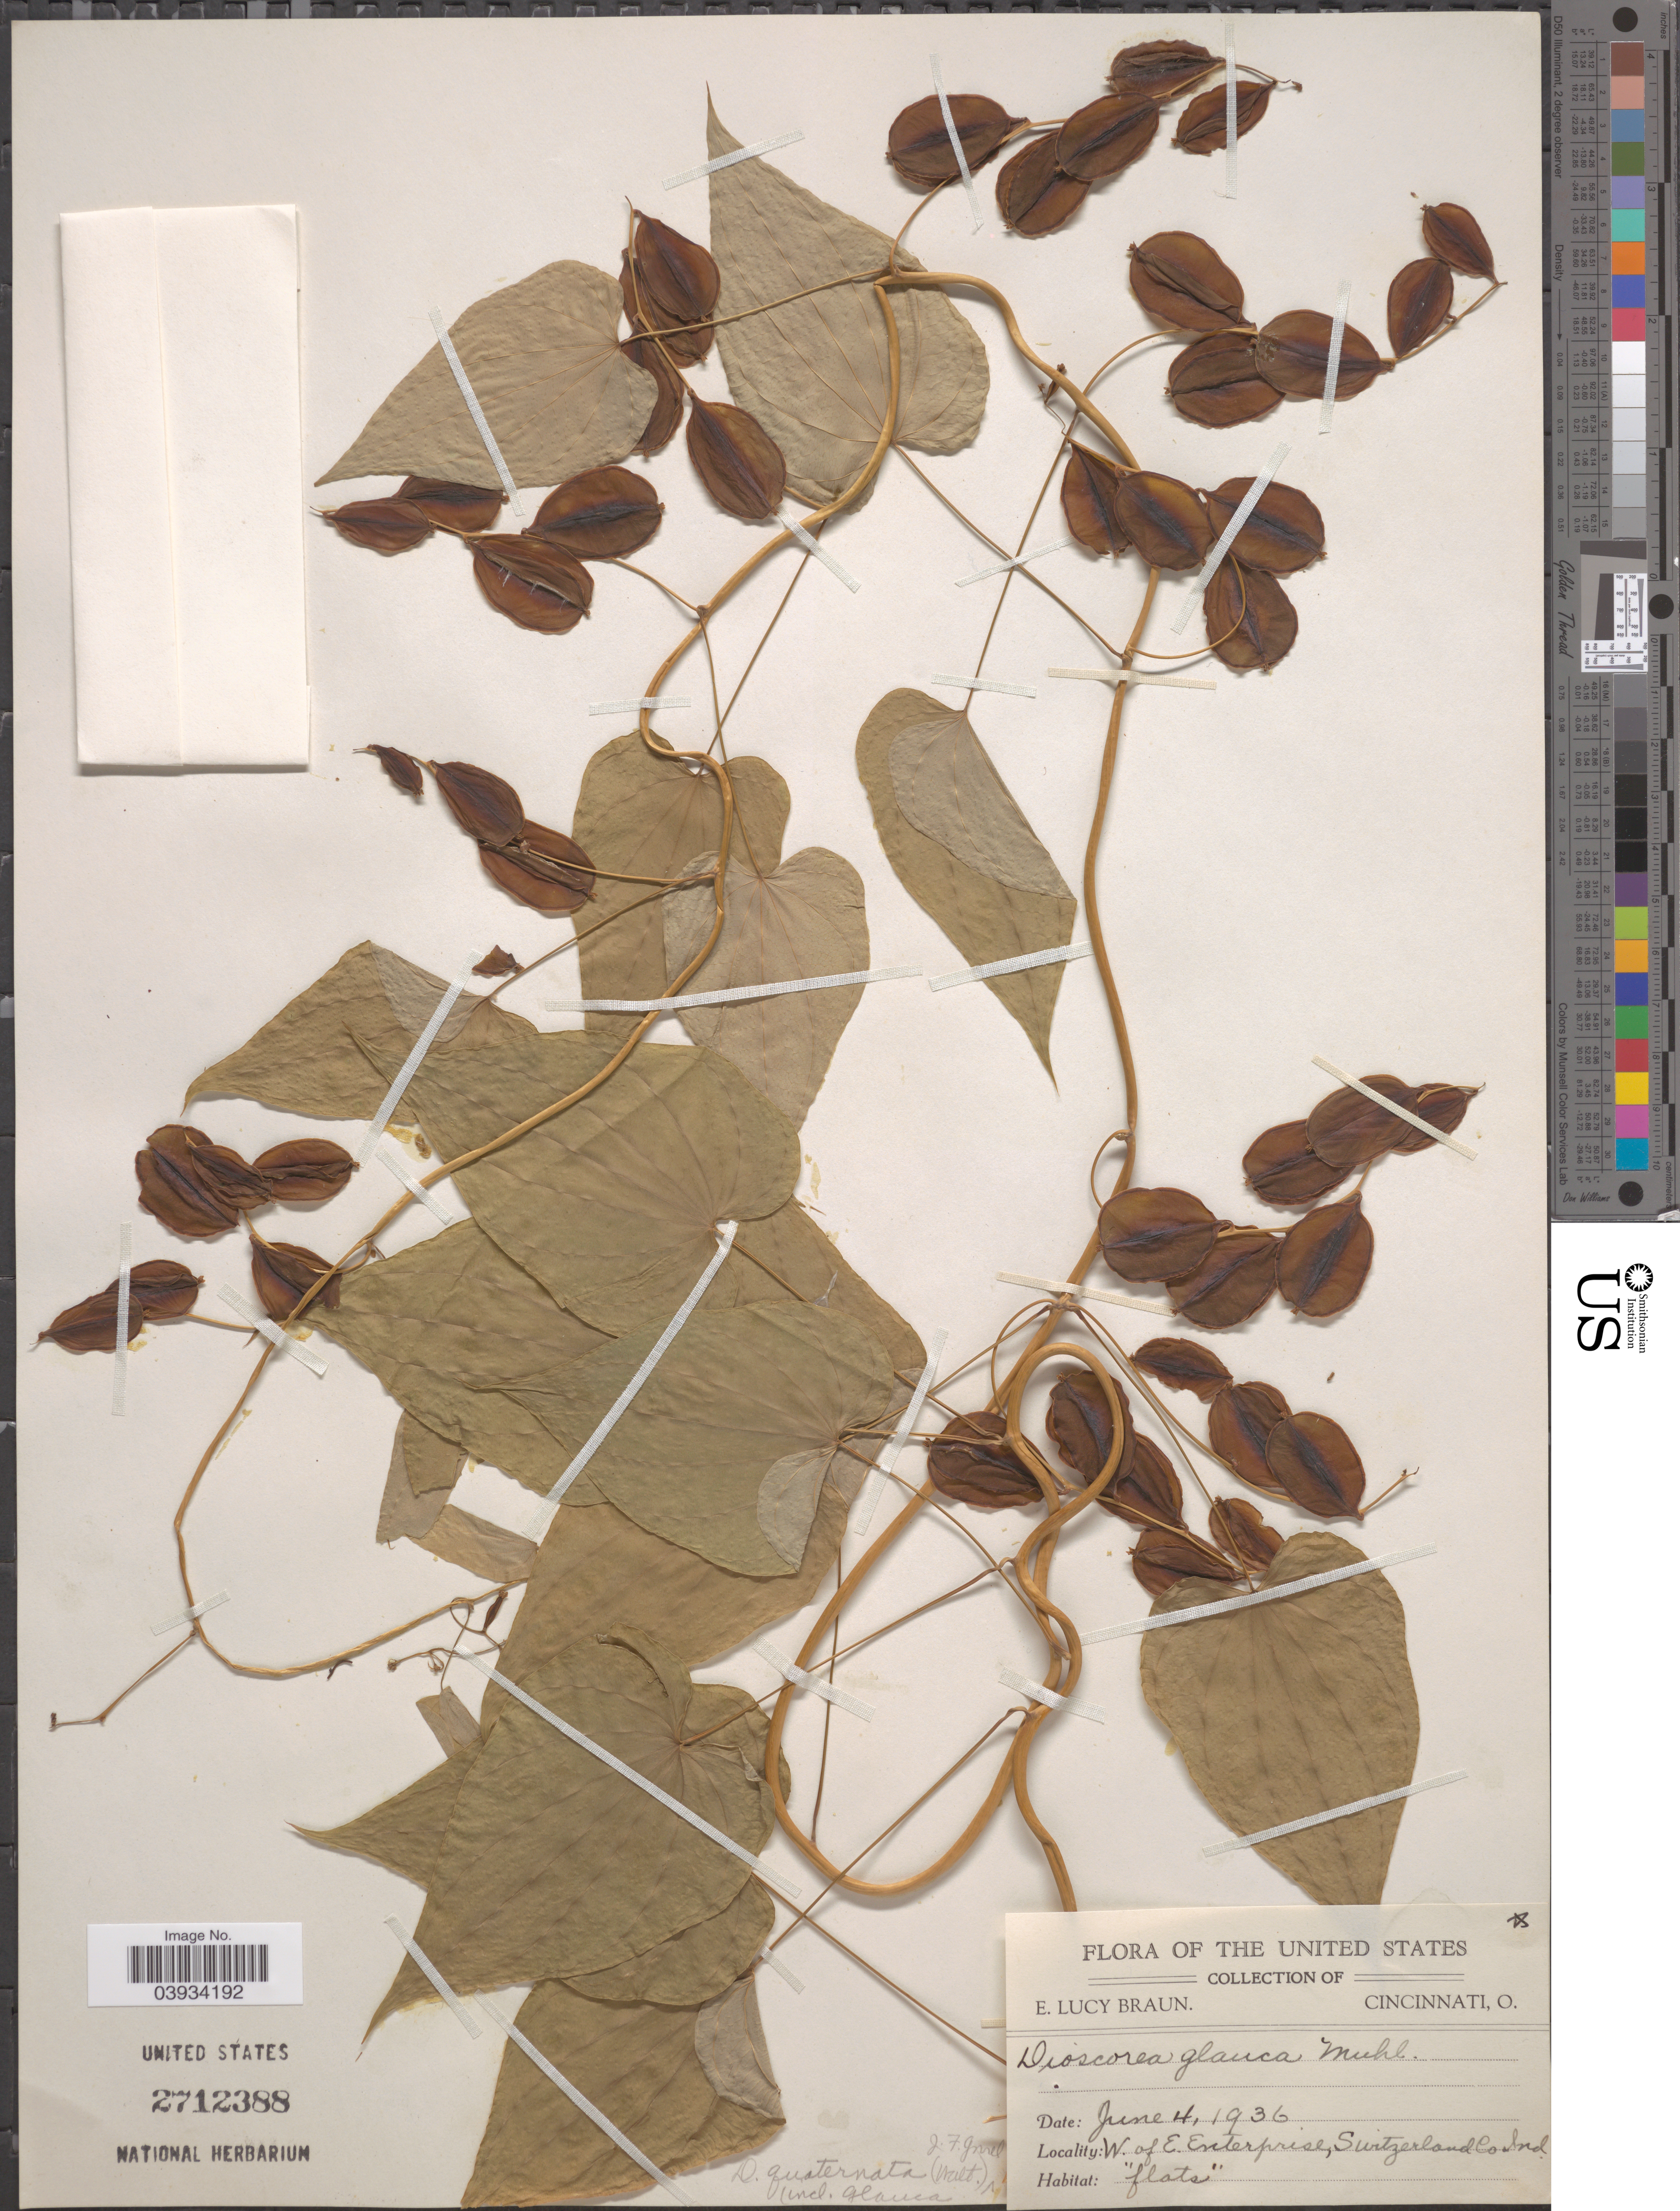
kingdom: Plantae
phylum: Tracheophyta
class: Liliopsida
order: Dioscoreales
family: Dioscoreaceae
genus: Dioscorea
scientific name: Dioscorea villosa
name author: L.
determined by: Strong, M. T., (US), Smithsonian Institution - National Museum of Natural History (UNITED STATES)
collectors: E. L. Braun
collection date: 1936-06-04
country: United States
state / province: Indiana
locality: W. of E. Enterprise, Switzerland Co.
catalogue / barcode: US 2712388